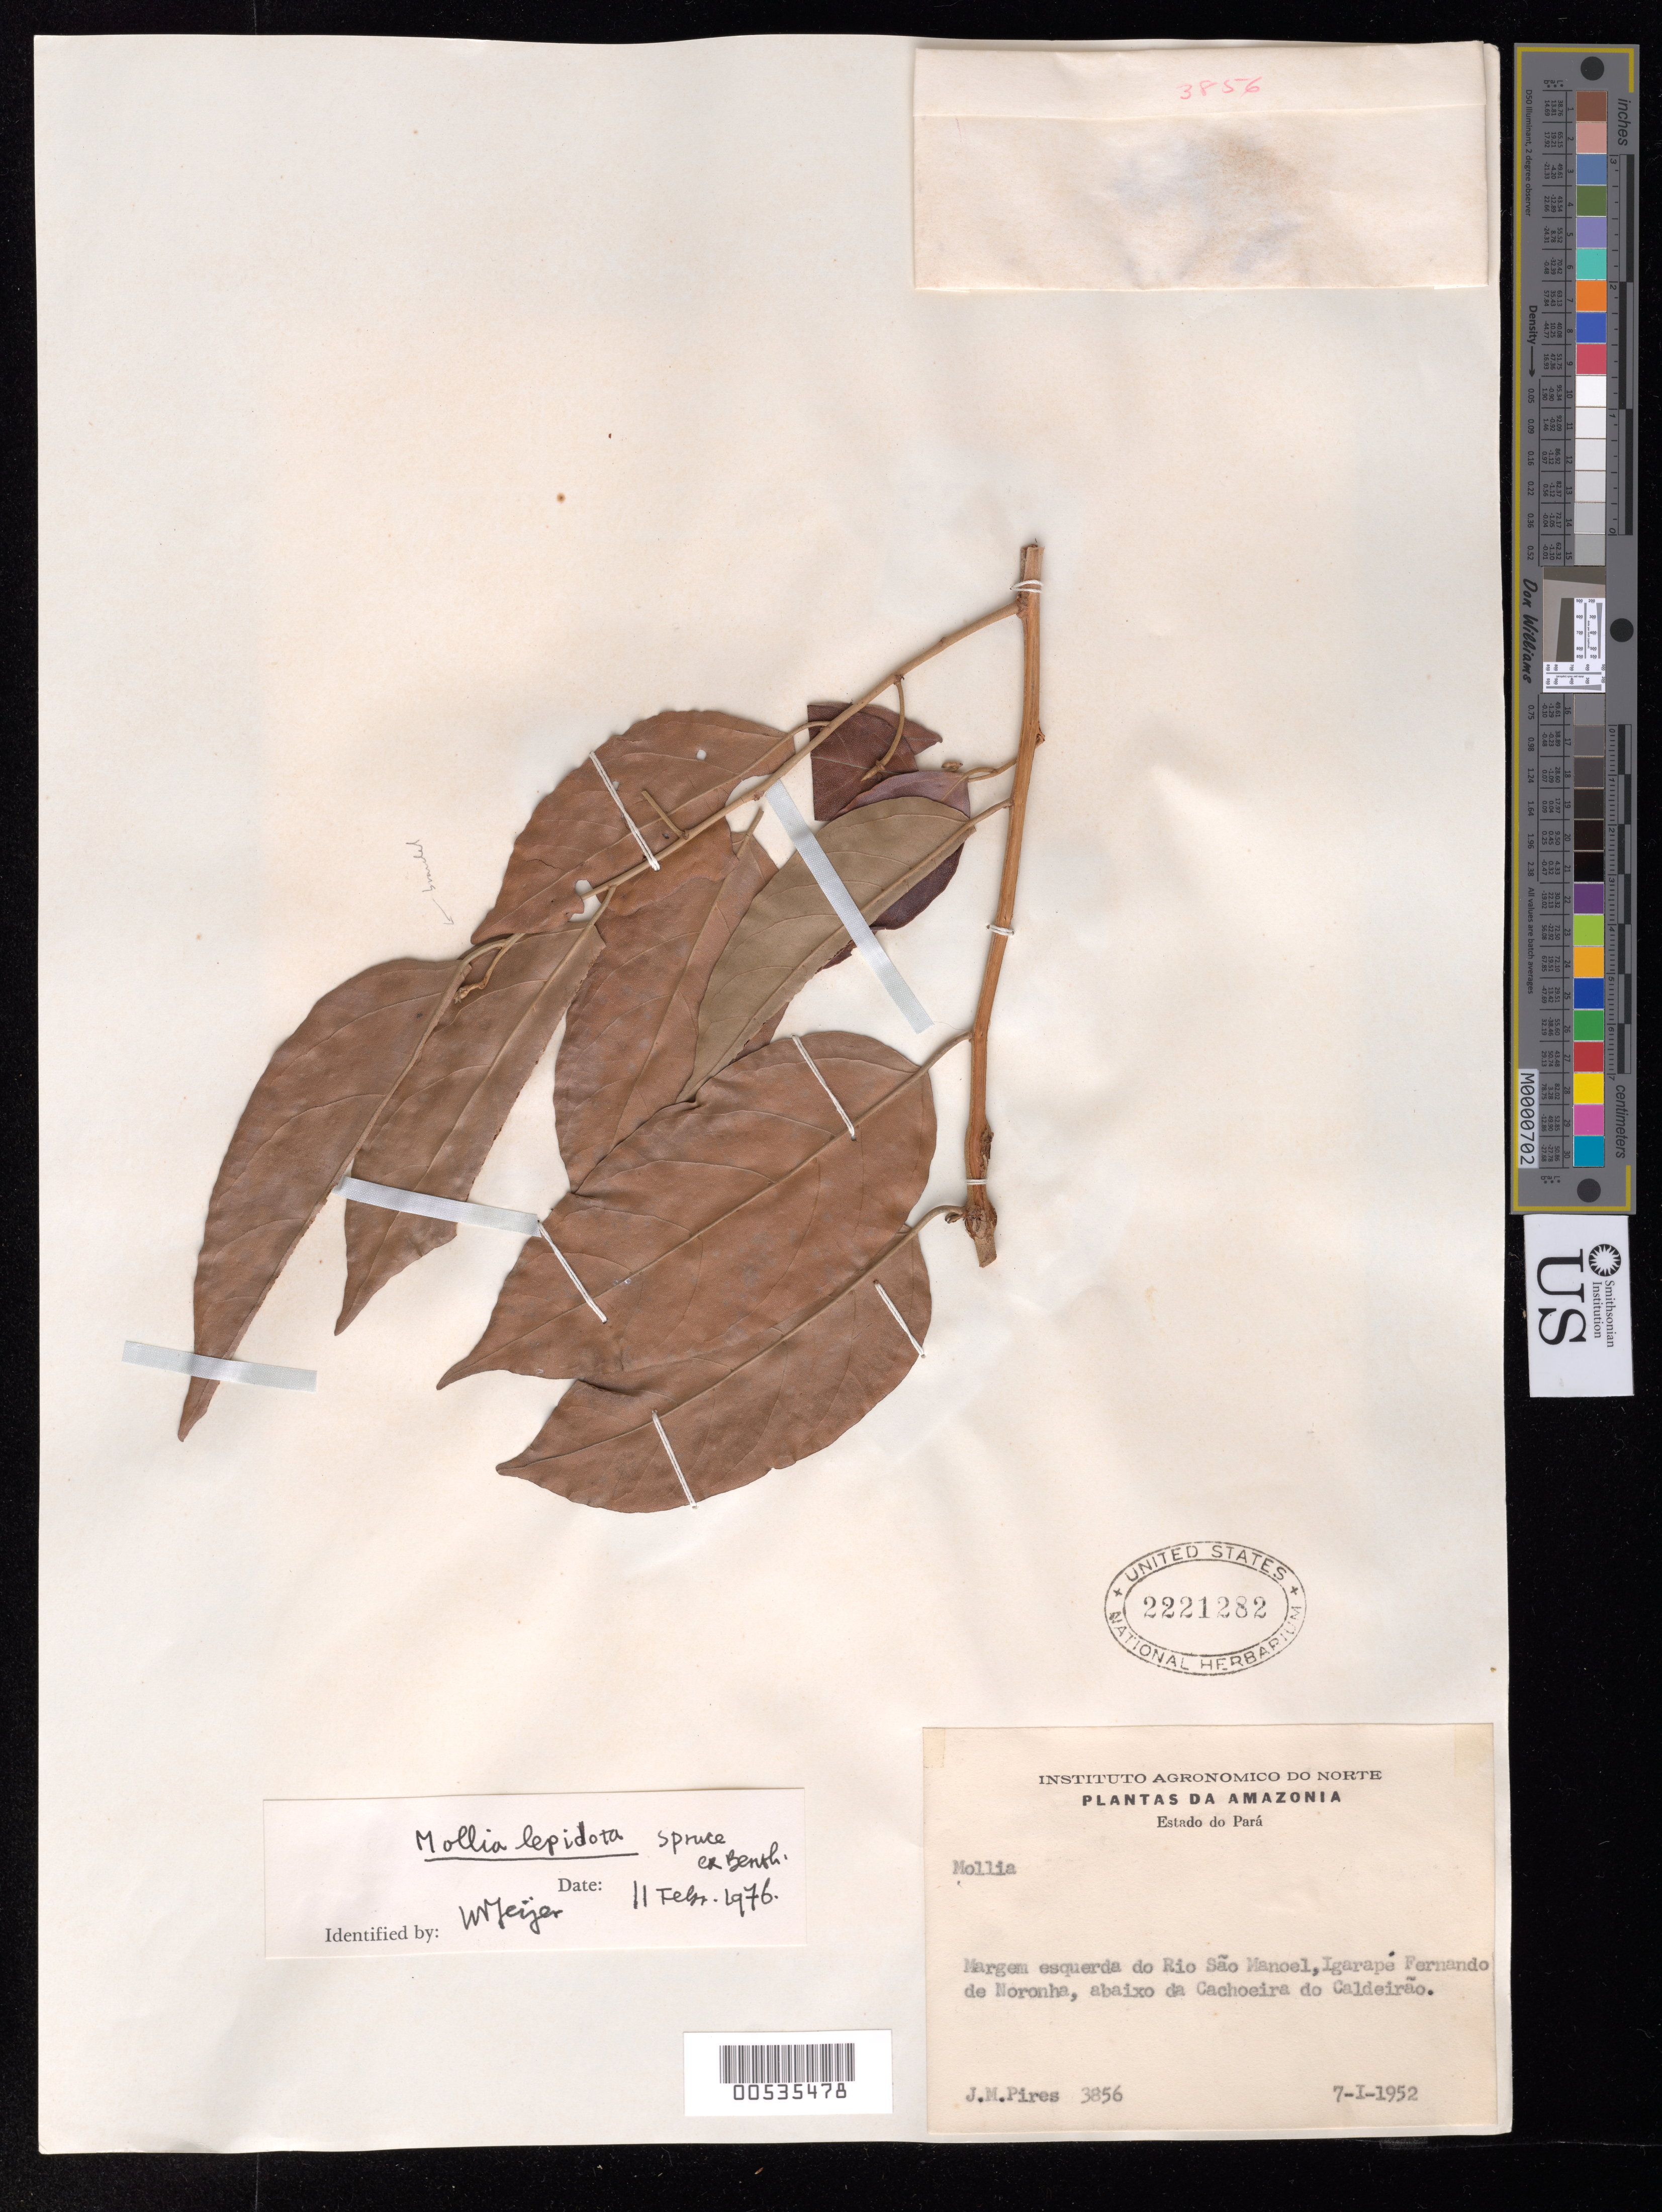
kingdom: Plantae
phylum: Tracheophyta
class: Magnoliopsida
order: Malvales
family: Malvaceae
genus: Mollia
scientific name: Mollia sphaerocarpa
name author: Gleason ex Record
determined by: Dorr, Laurence J., Curator (BOT), Smithsonian Institution - National Museum of Natural History (UNITED STATES)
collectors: J. M. Pires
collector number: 3856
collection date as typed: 07 Jan 1952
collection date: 1952-01-07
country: Brazil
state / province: Pará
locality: Margem esquerda do Rio Sao Manoel, Igarapé Fernando de Noronha, abaixo da Cachoeira de Caldeirao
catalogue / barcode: US 2221282